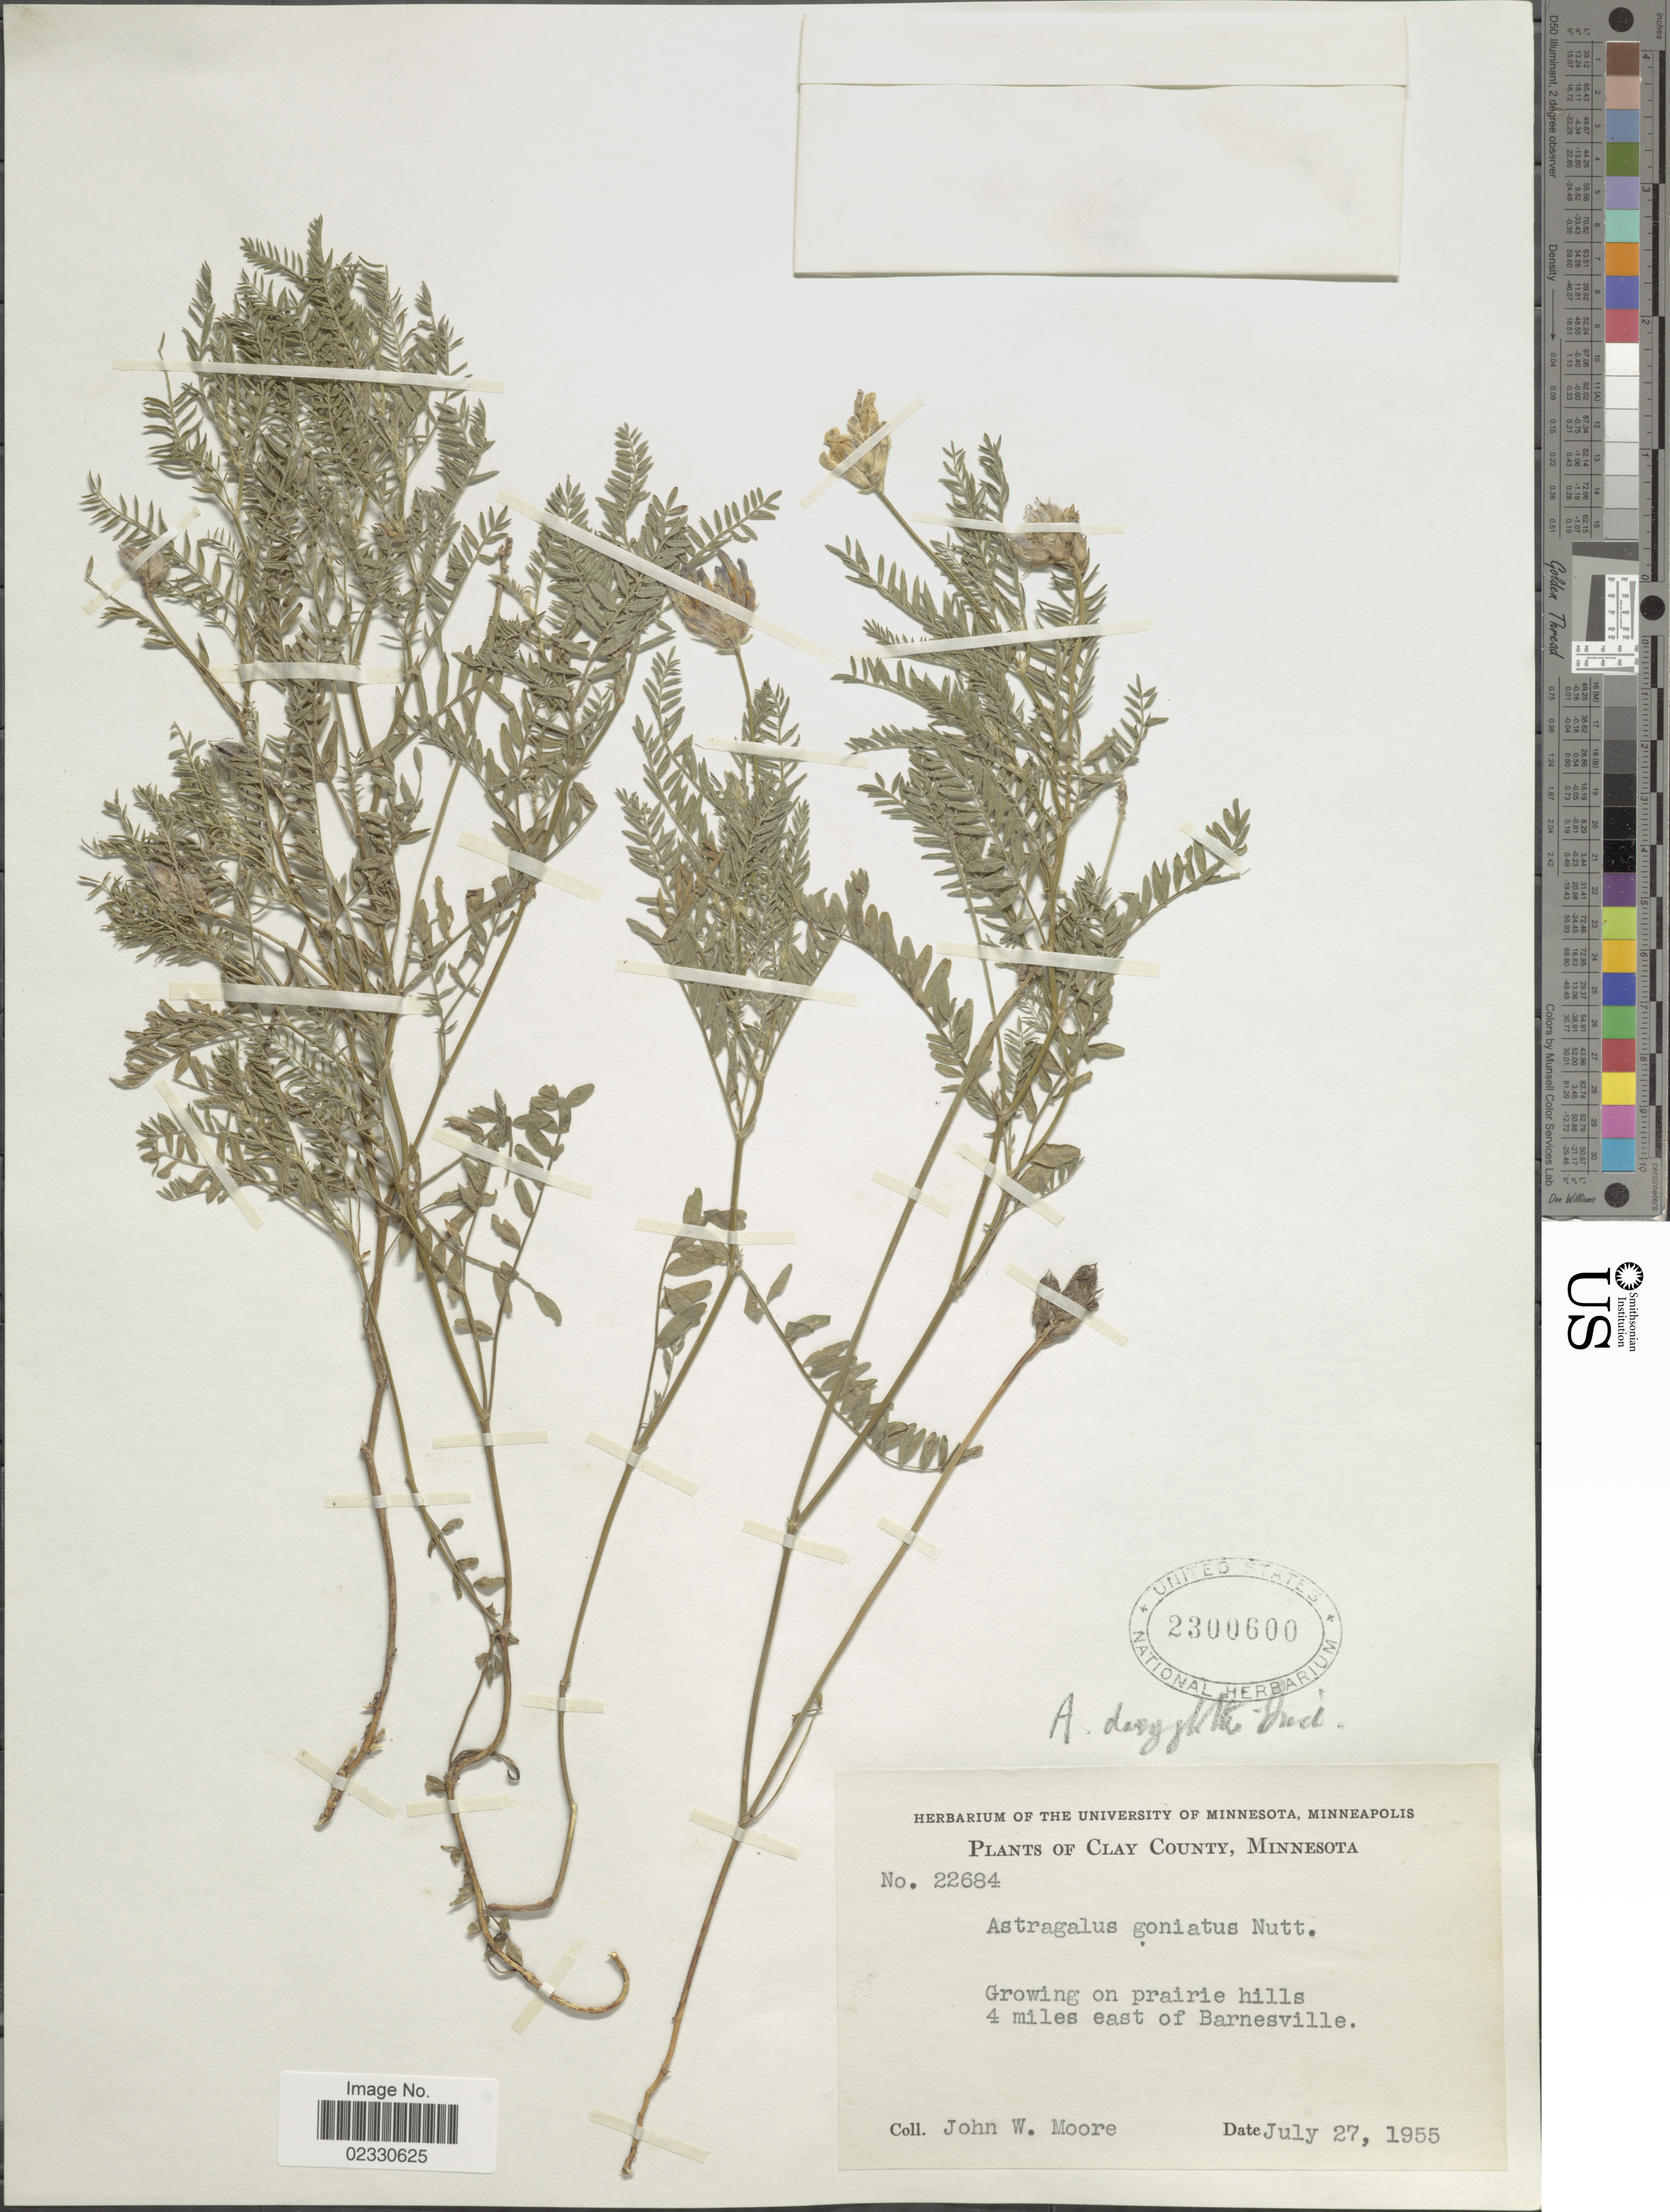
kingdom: Plantae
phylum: Tracheophyta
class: Magnoliopsida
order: Fabales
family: Fabaceae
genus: Astragalus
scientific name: Astragalus dasyglottis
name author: DC.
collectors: J. Moore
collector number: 22684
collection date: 1955-07-27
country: United States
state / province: Minnesota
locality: Clay County, Minnesota, 4 miles east of Barnesville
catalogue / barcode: US 2300600